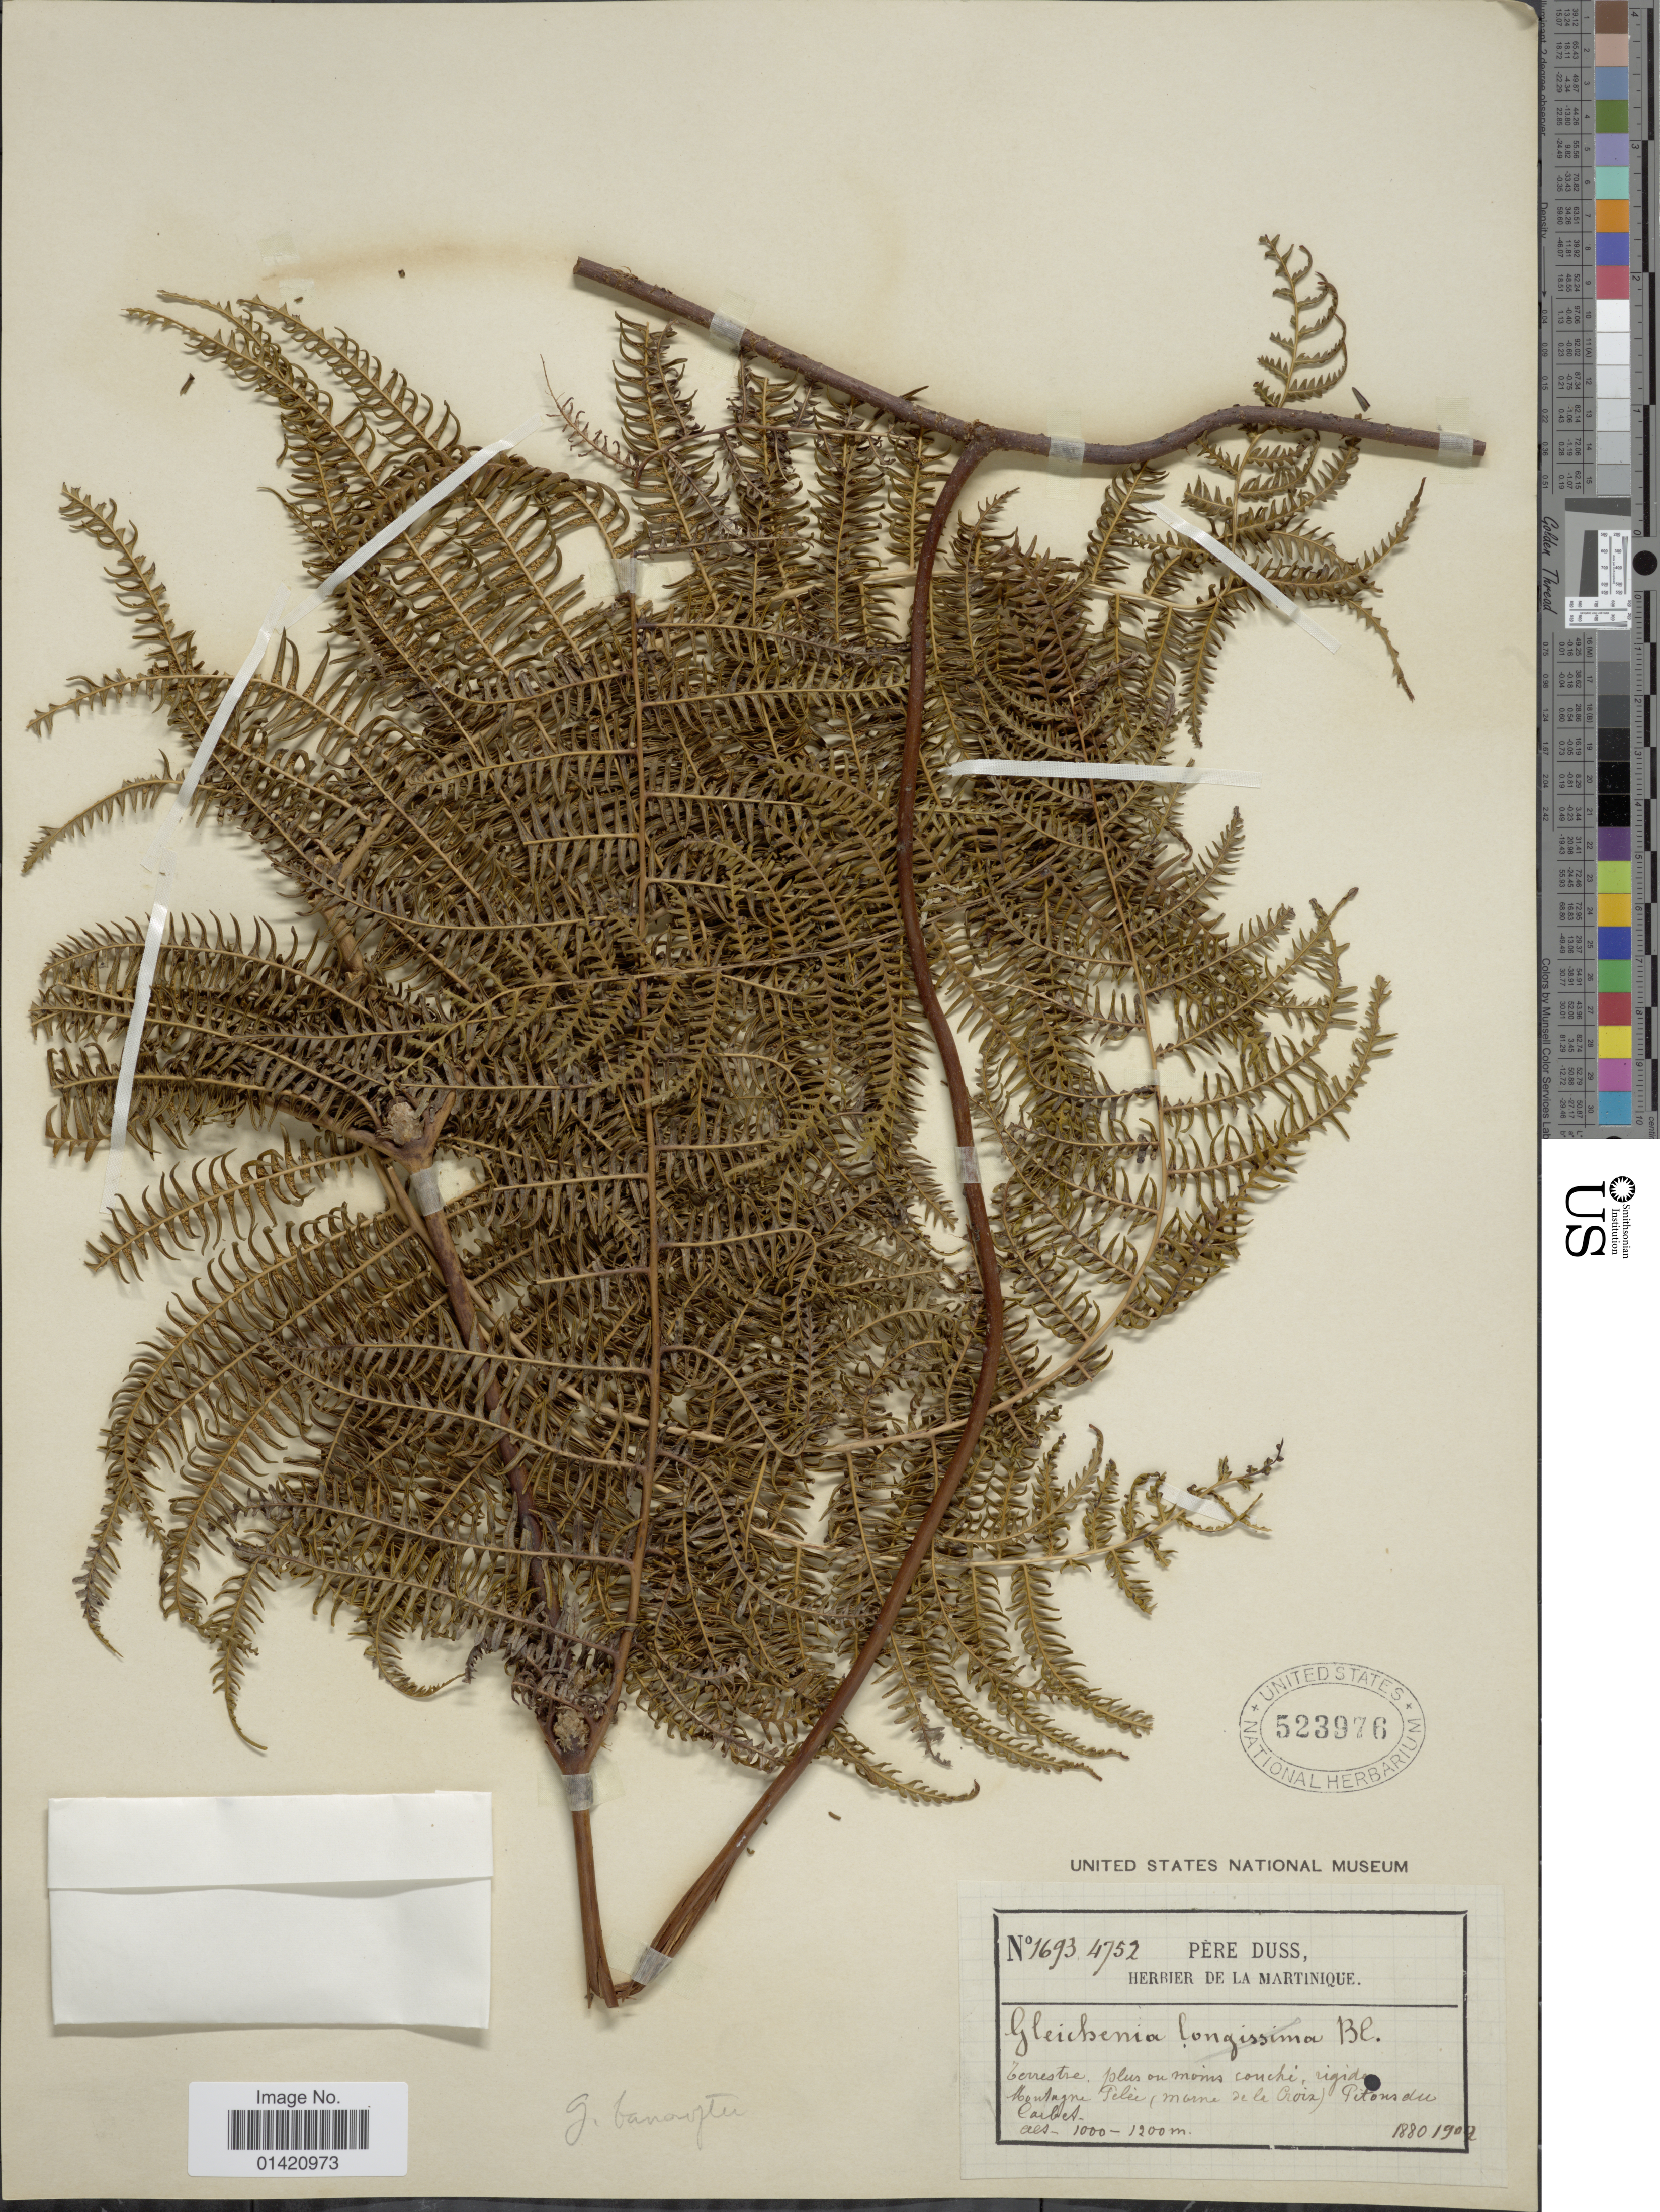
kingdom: Plantae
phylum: Tracheophyta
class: Polypodiopsida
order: Gleicheniales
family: Gleicheniaceae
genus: Diplopterygium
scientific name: Diplopterygium bancroftii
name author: (Hook.) A.R. Sm.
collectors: Père Duss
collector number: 1693,4752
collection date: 1880/1902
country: Martinique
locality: Montagne Pelée (morne de la Croix) Pitons du Carbet.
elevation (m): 100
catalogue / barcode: US 523976